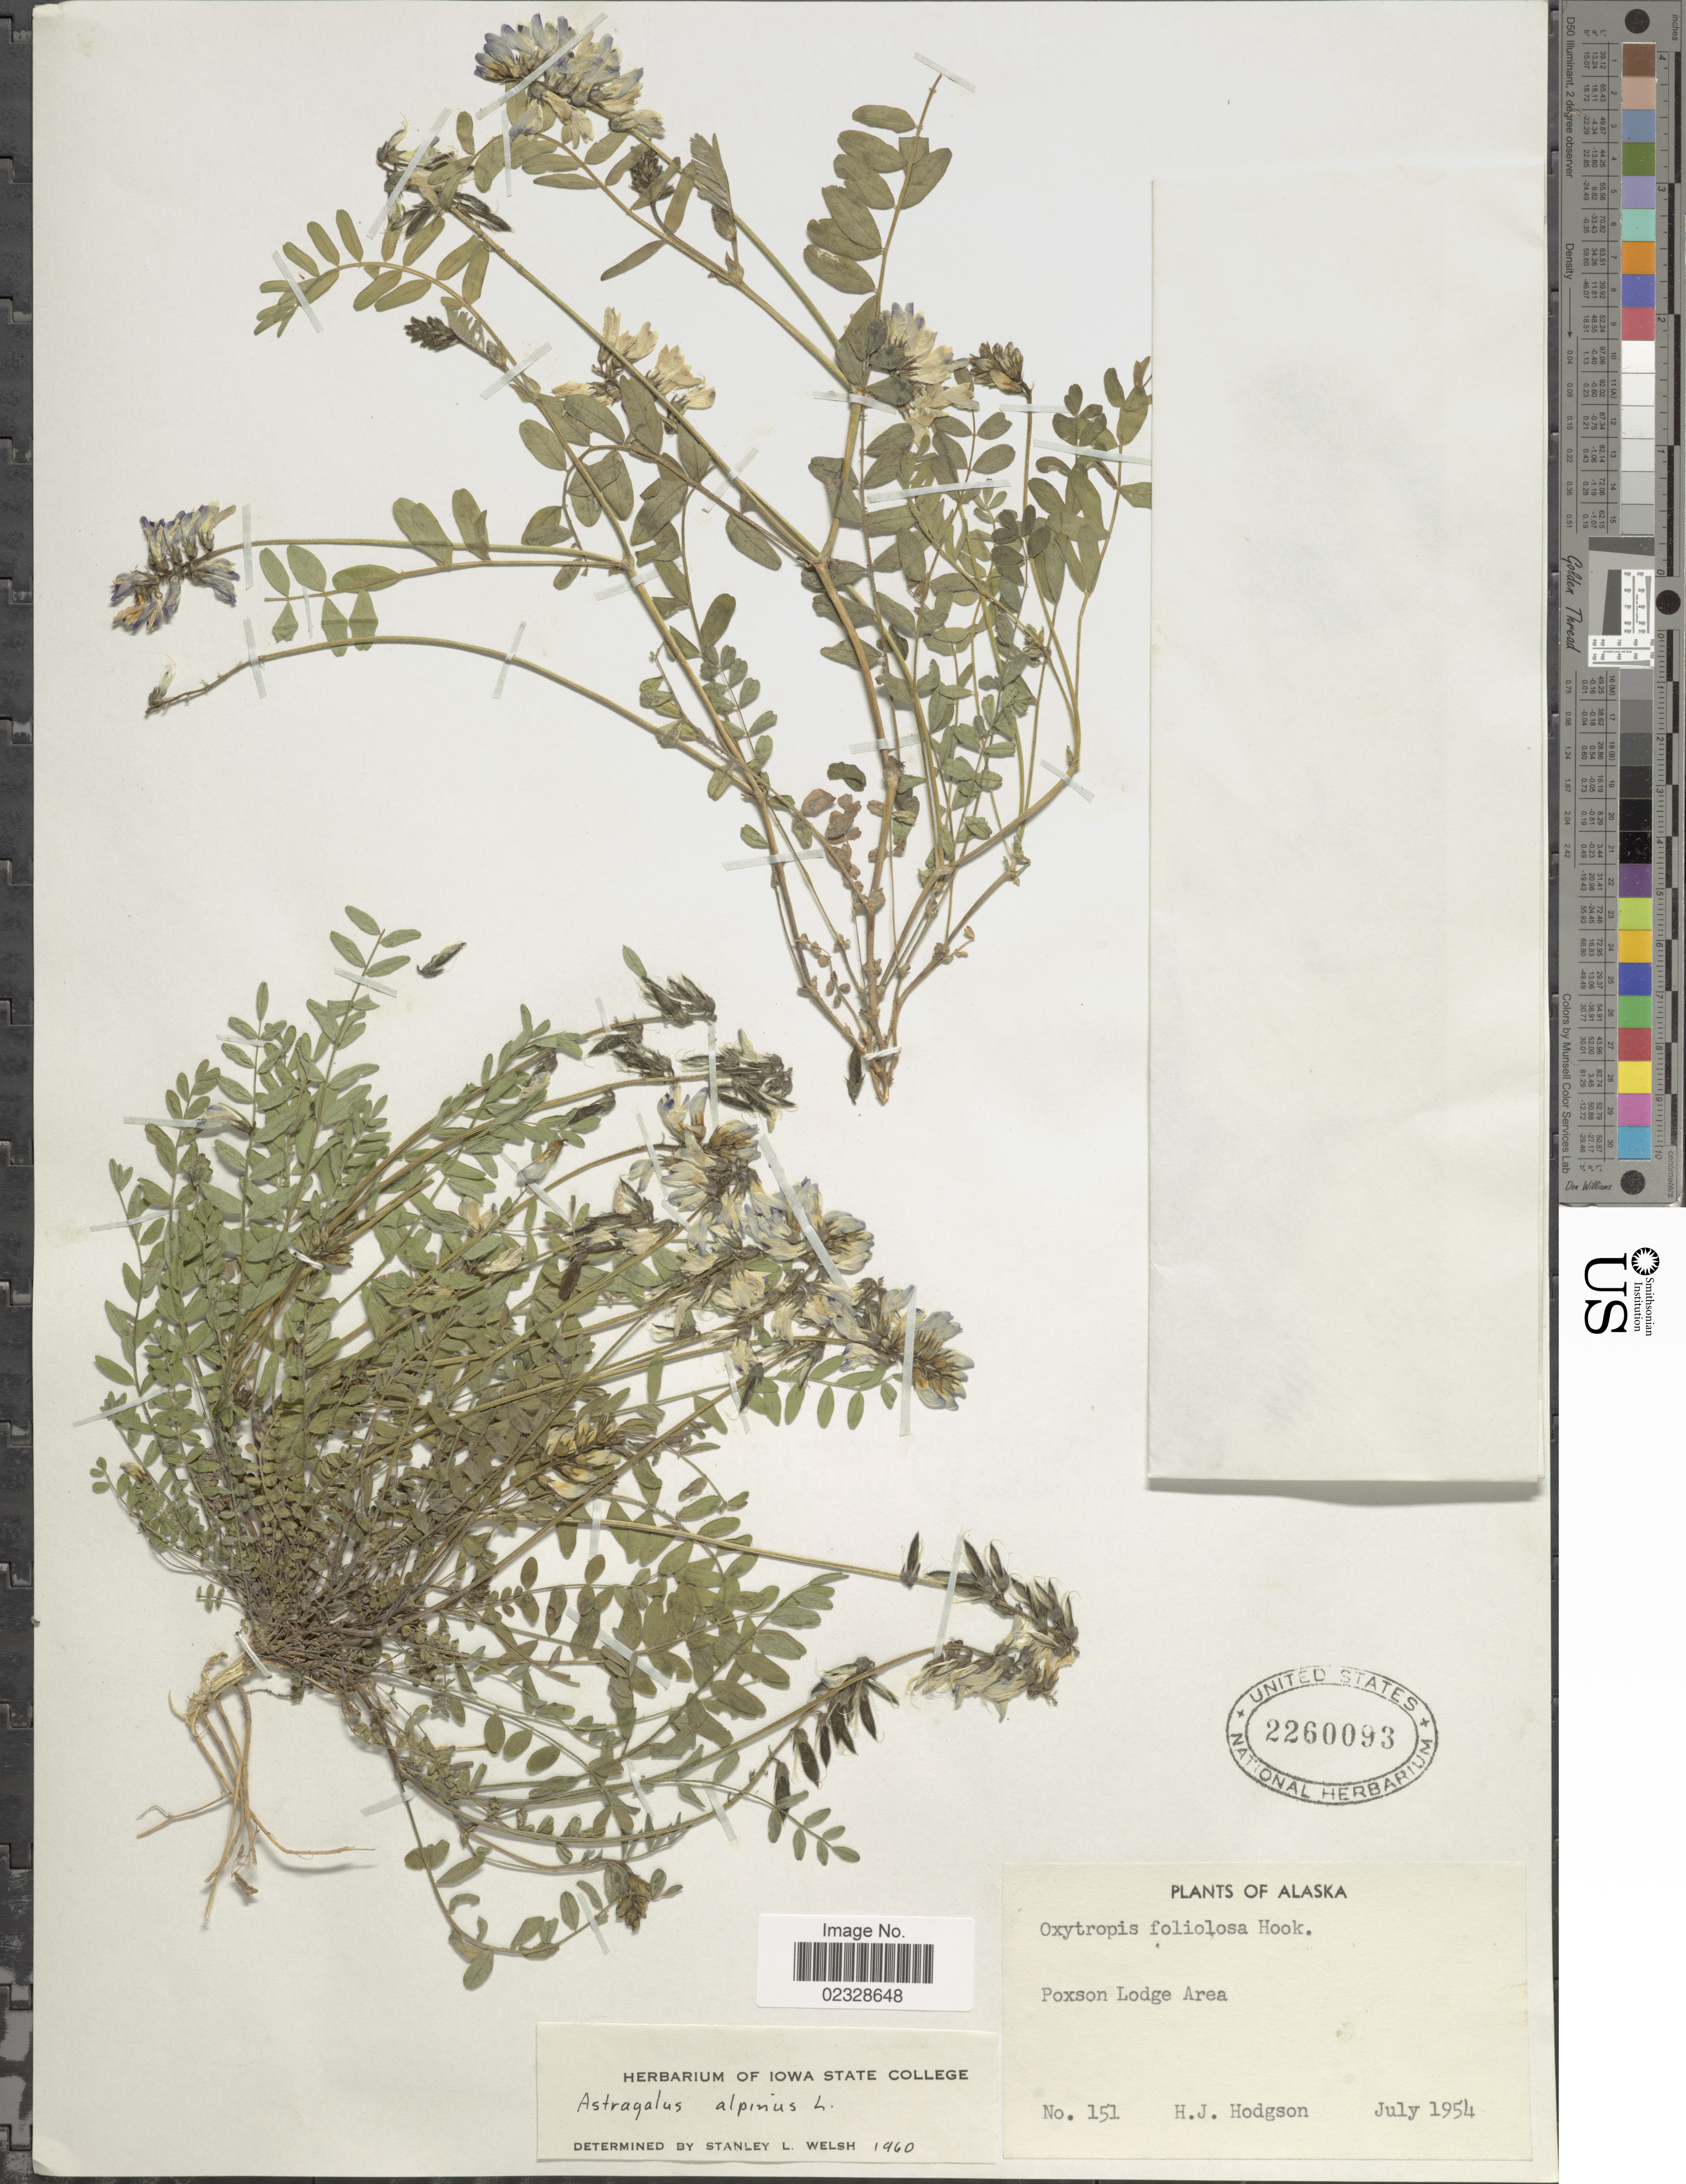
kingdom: Plantae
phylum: Tracheophyta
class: Magnoliopsida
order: Fabales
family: Fabaceae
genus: Astragalus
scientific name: Astragalus alpinus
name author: L.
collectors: H. J. Hodgson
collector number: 151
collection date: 1954-07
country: United States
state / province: Alaska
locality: Poxson Lodge Area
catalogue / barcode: US 2260093